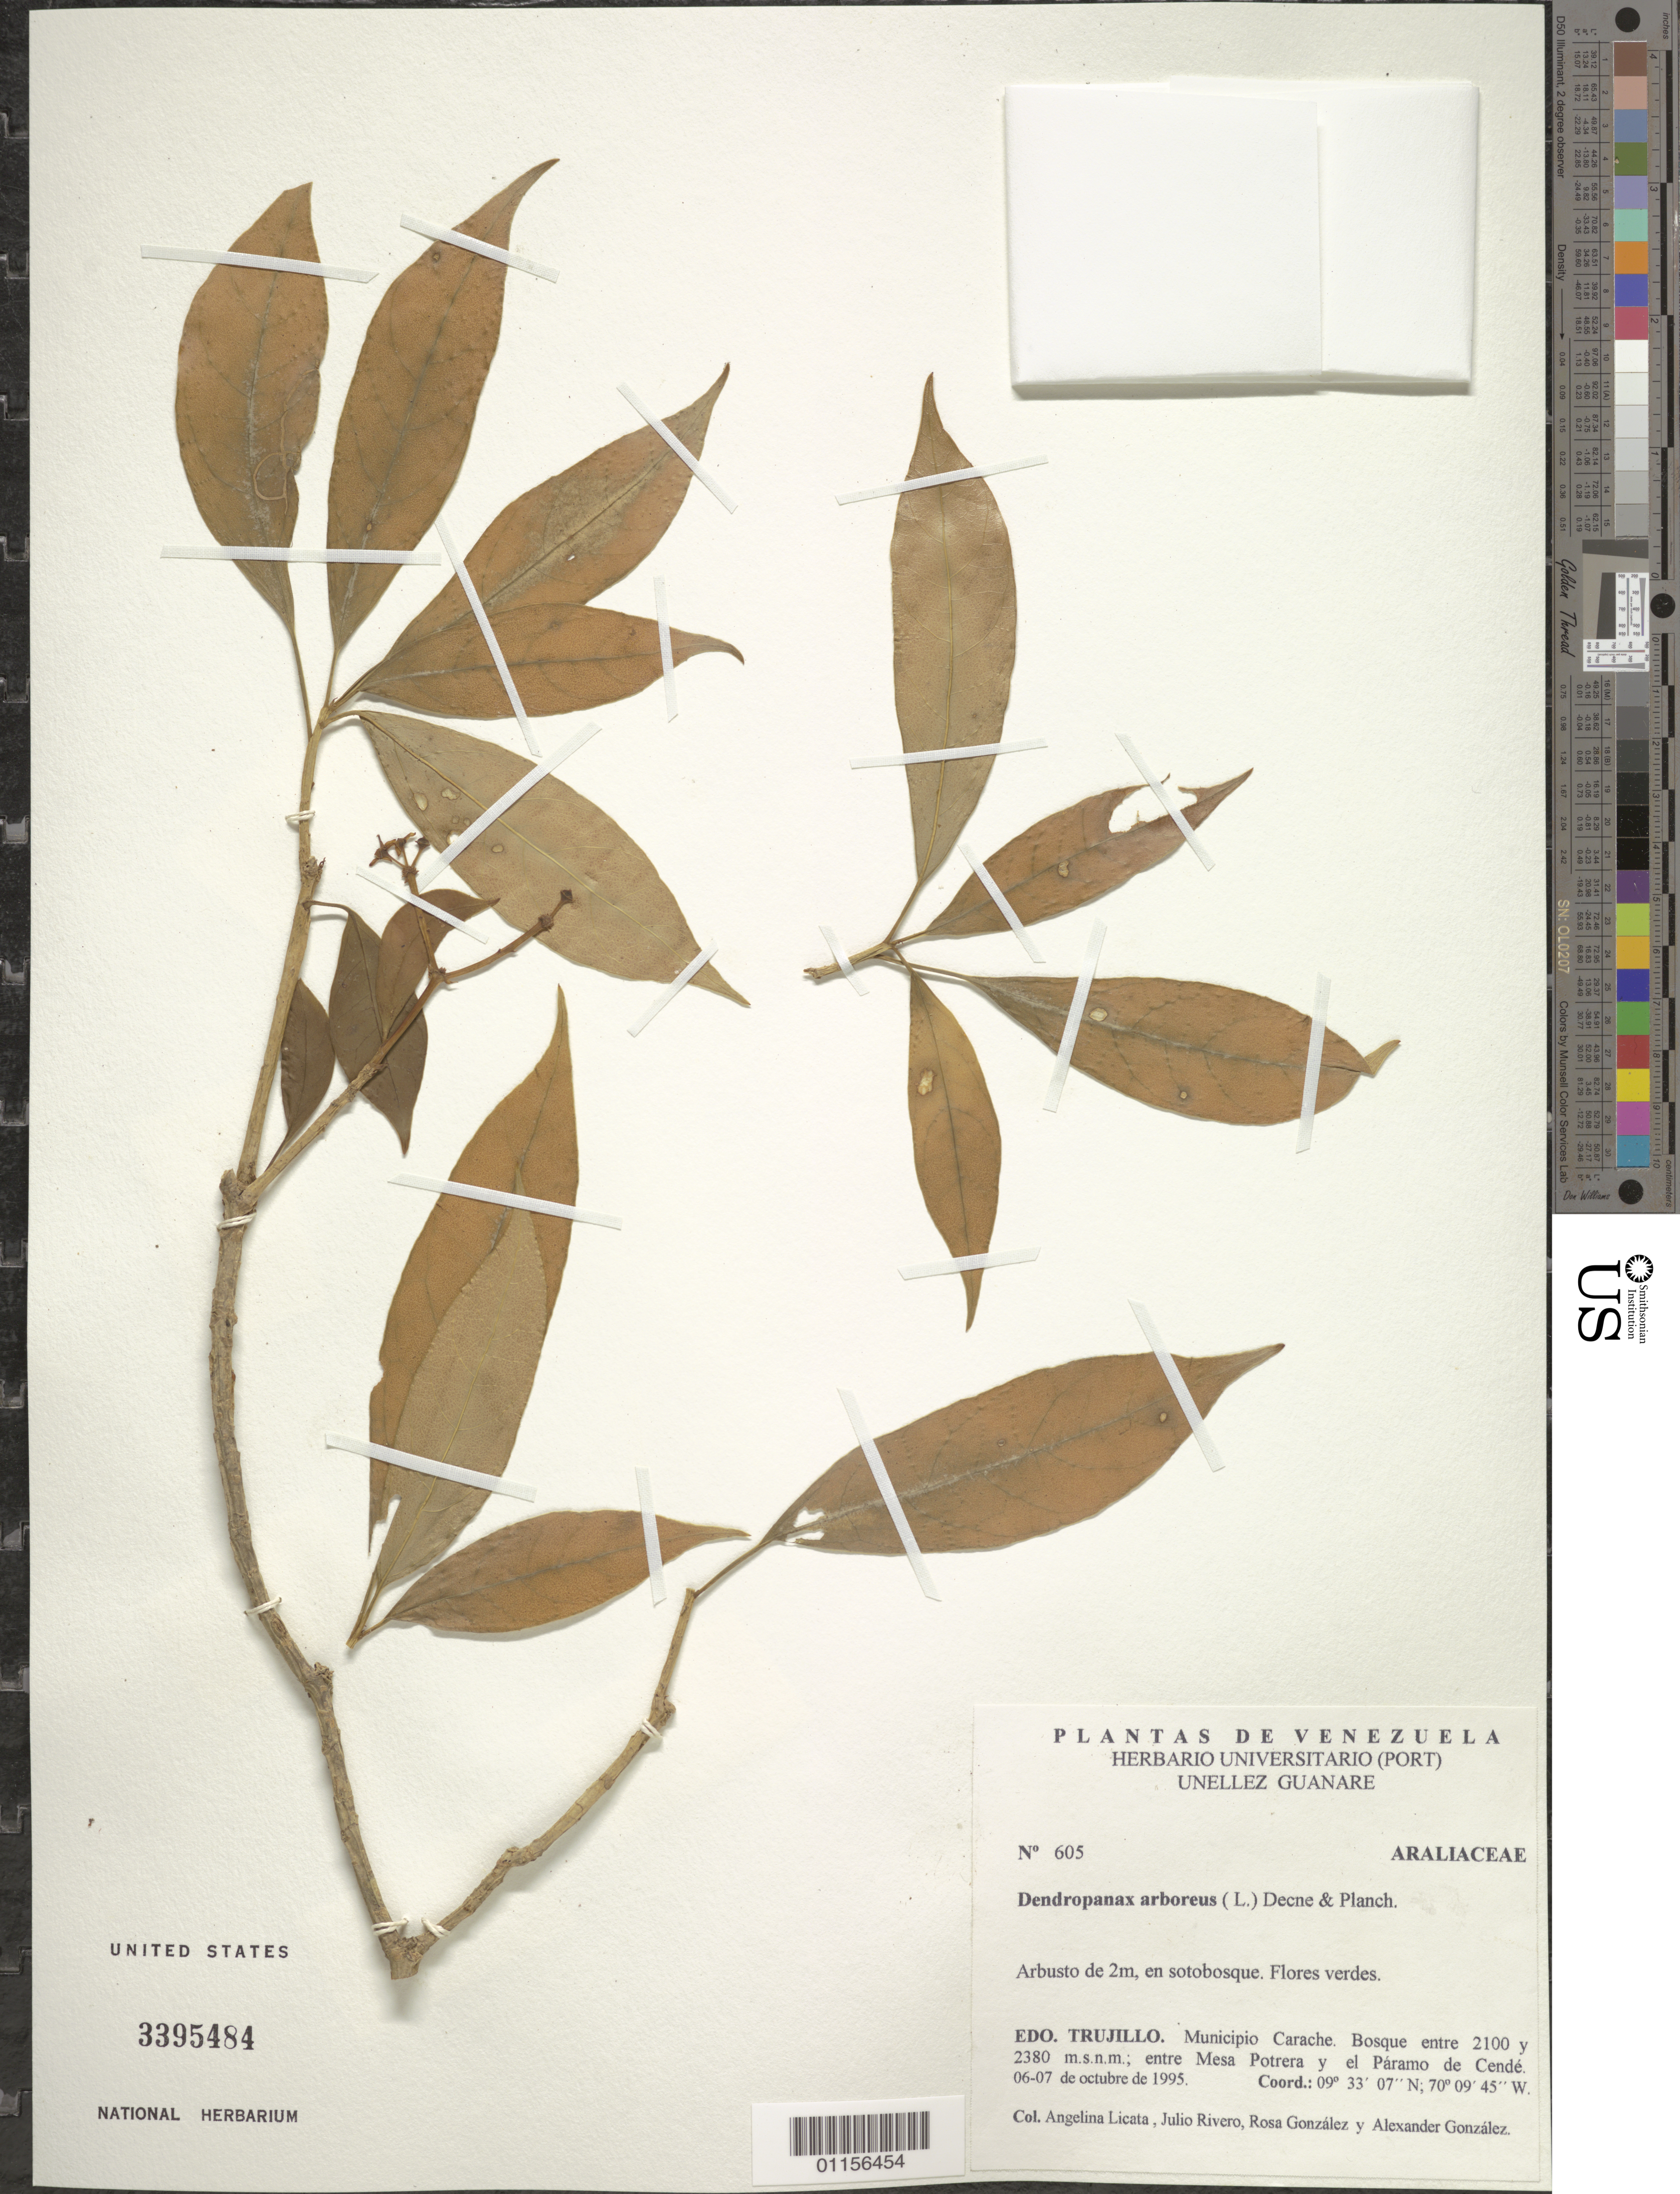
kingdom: Plantae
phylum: Tracheophyta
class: Magnoliopsida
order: Apiales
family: Araliaceae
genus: Dendropanax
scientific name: Dendropanax arboreus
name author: (L.) Decne. & Planch.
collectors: A. Licata, J. Rivero, R. Gonzalez & A. C. González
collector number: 605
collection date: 1995-10-06/1995-10-07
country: Venezuela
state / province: Trujillo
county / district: Carache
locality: Mesa Potrera y el Páramo de Cendé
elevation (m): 2100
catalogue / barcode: US 3395484